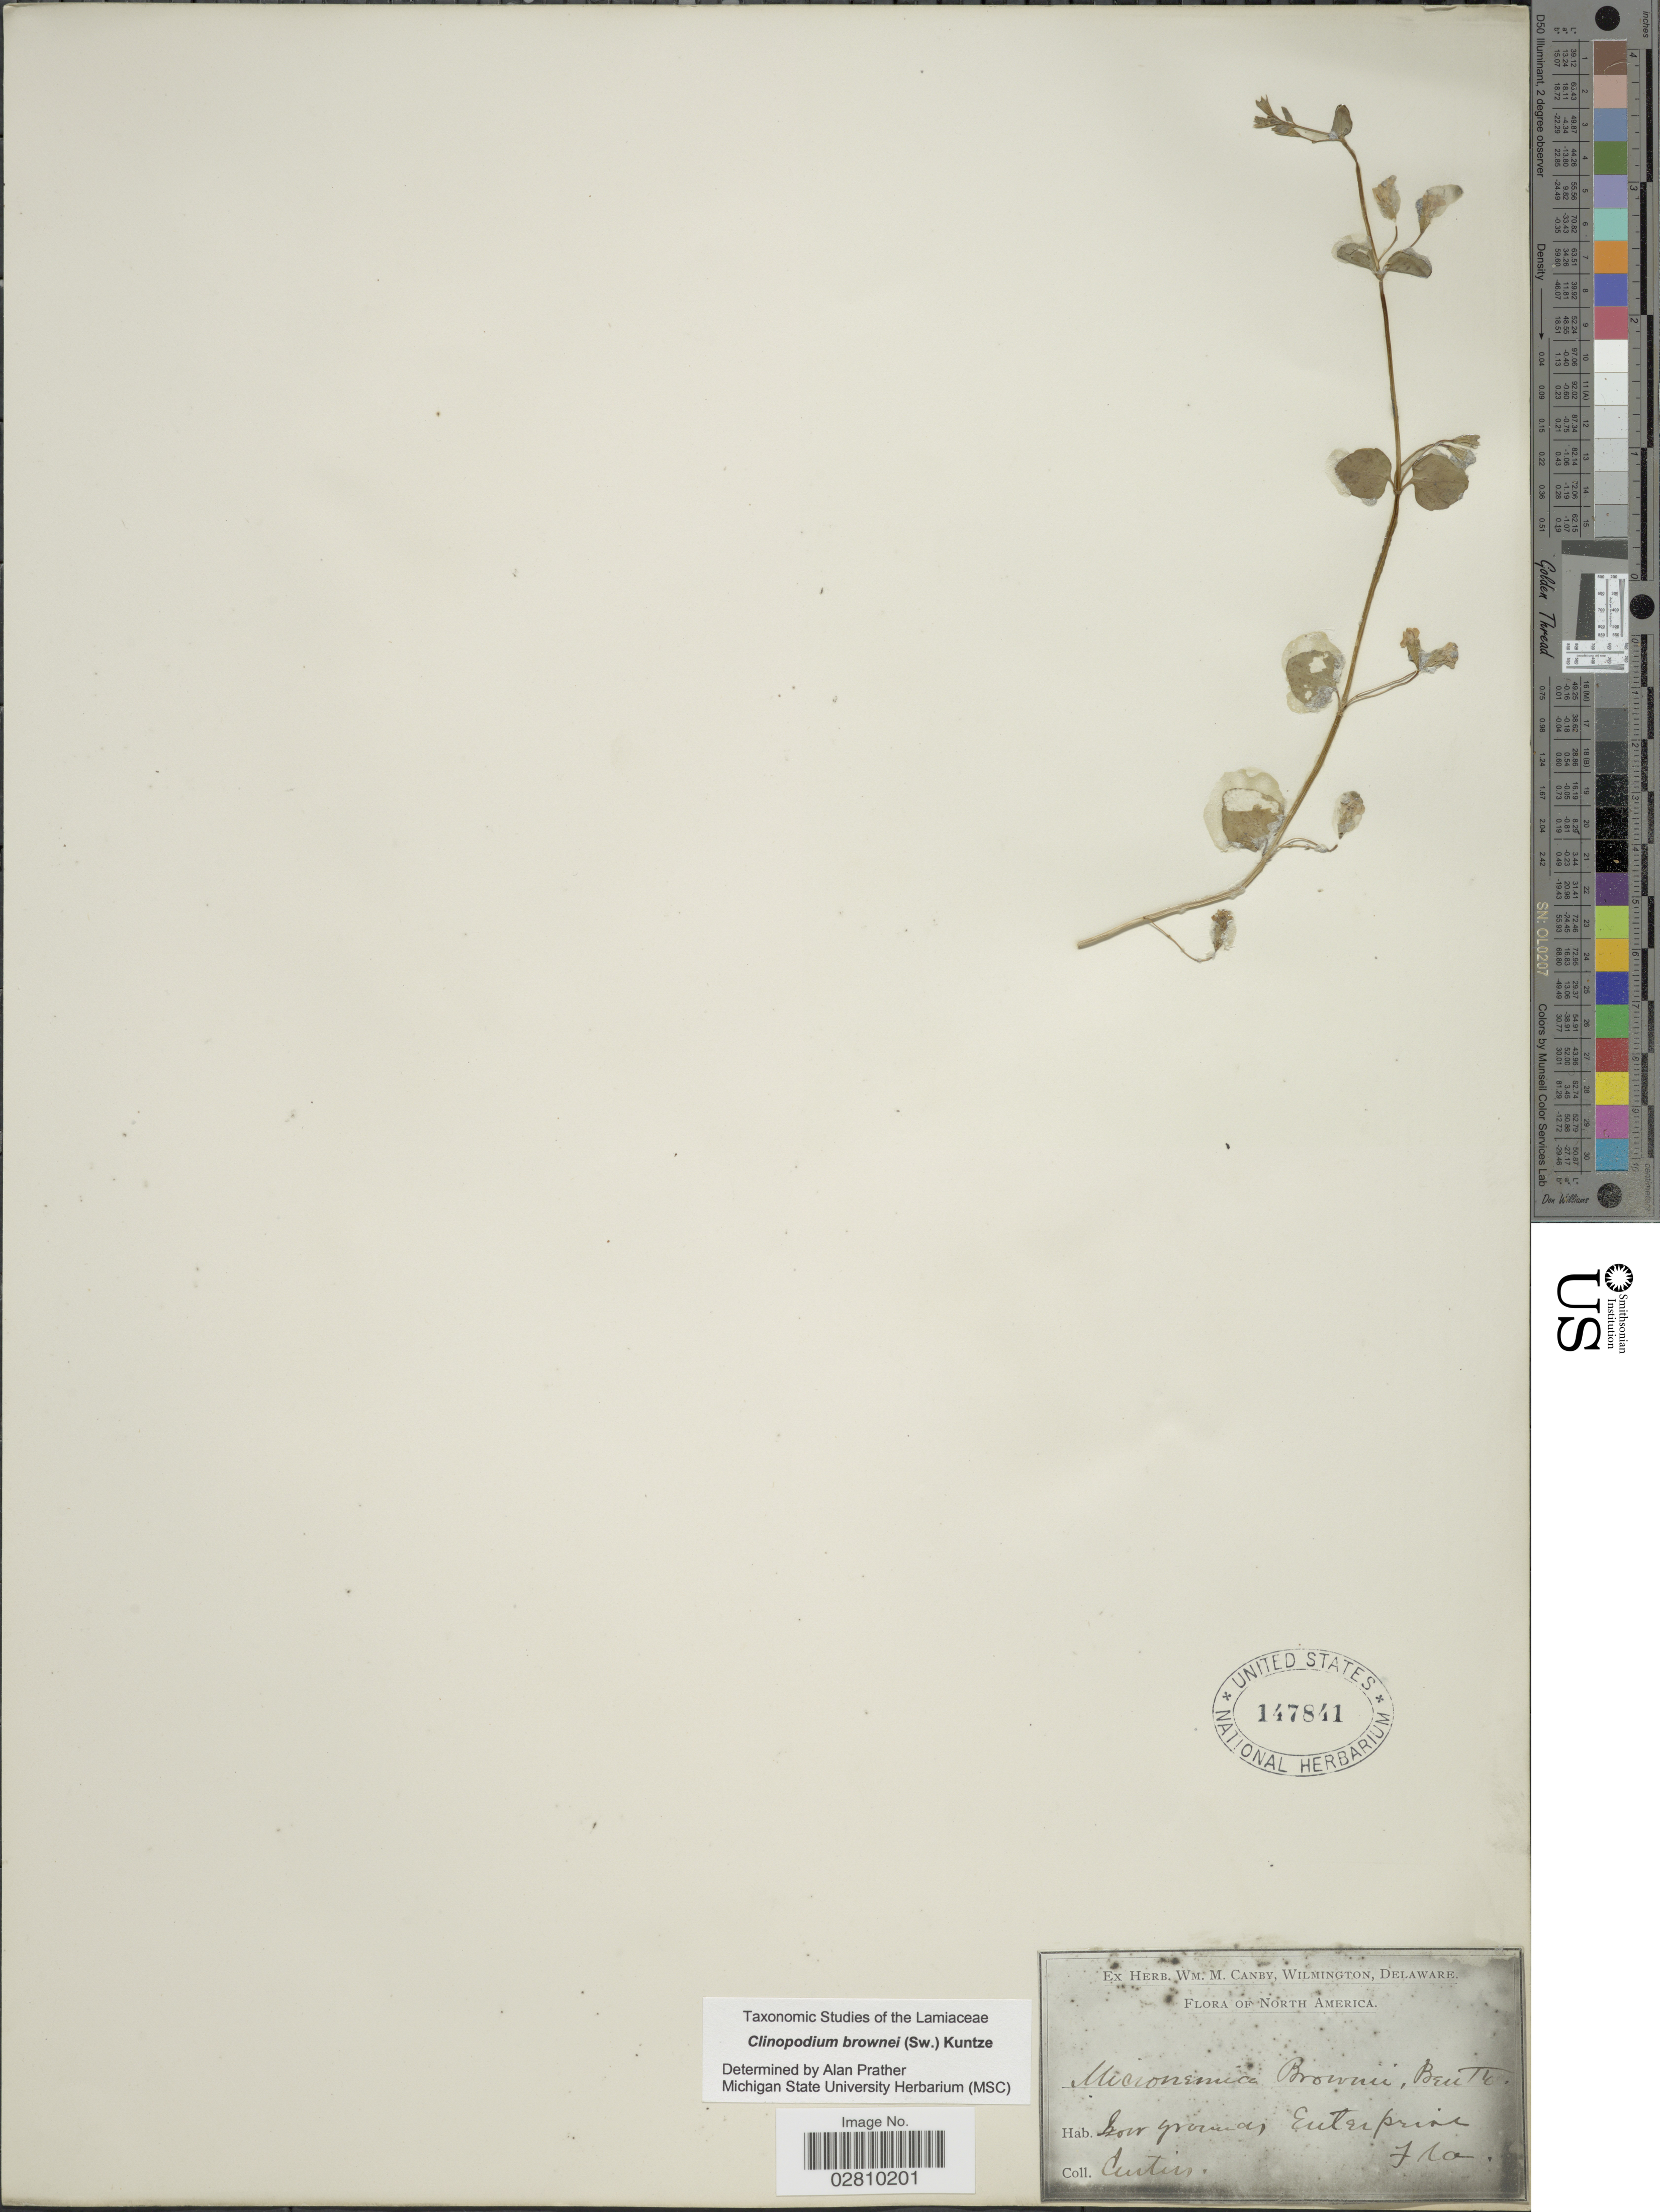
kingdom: Plantae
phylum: Tracheophyta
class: Magnoliopsida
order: Lamiales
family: Lamiaceae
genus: Clinopodium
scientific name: Clinopodium brownei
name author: (Sw.) Kuntze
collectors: -. Curtiss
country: United States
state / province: Florida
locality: Low ground, Enterprise, Fla.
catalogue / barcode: US 147841